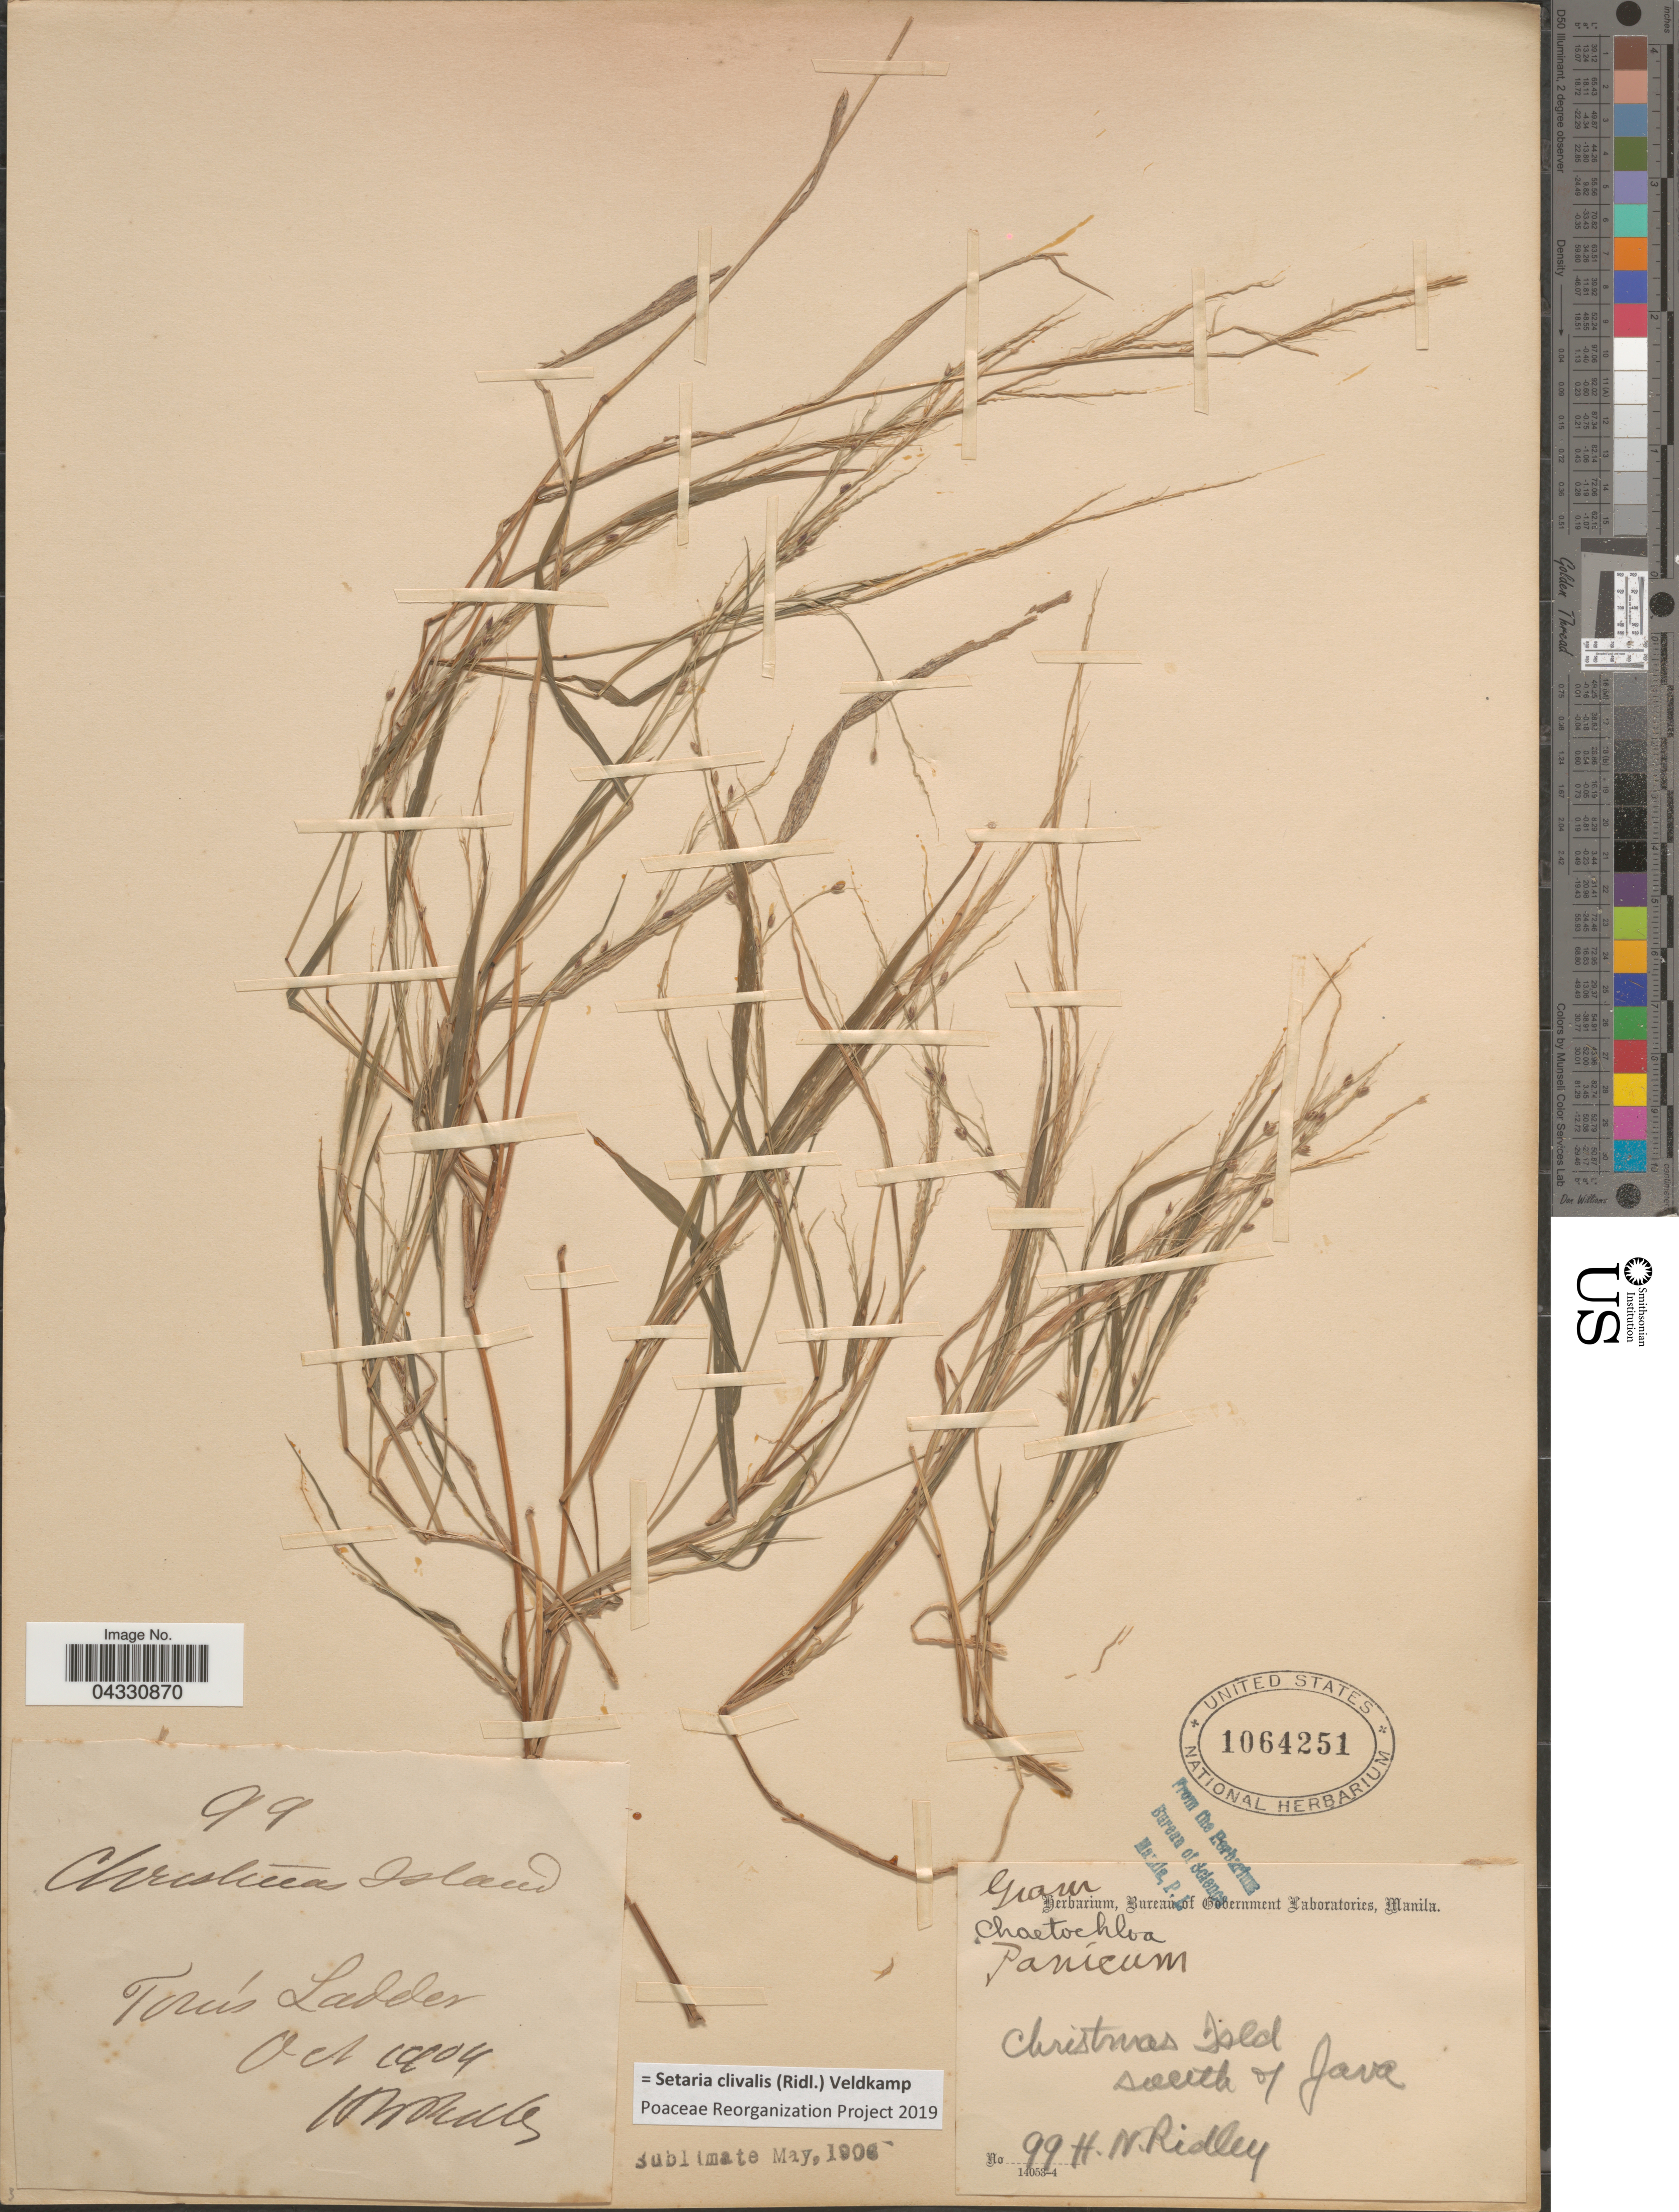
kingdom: Plantae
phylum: Tracheophyta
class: Liliopsida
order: Poales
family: Poaceae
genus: Setaria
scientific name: Setaria clivalis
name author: (Ridl.) Veldkamp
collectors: H. N. Ridley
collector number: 99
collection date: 1904-10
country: Australia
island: Christmas Island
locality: Christmas Island. Torús [interpreted] Ladder. South of Java.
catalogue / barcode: US 1064251